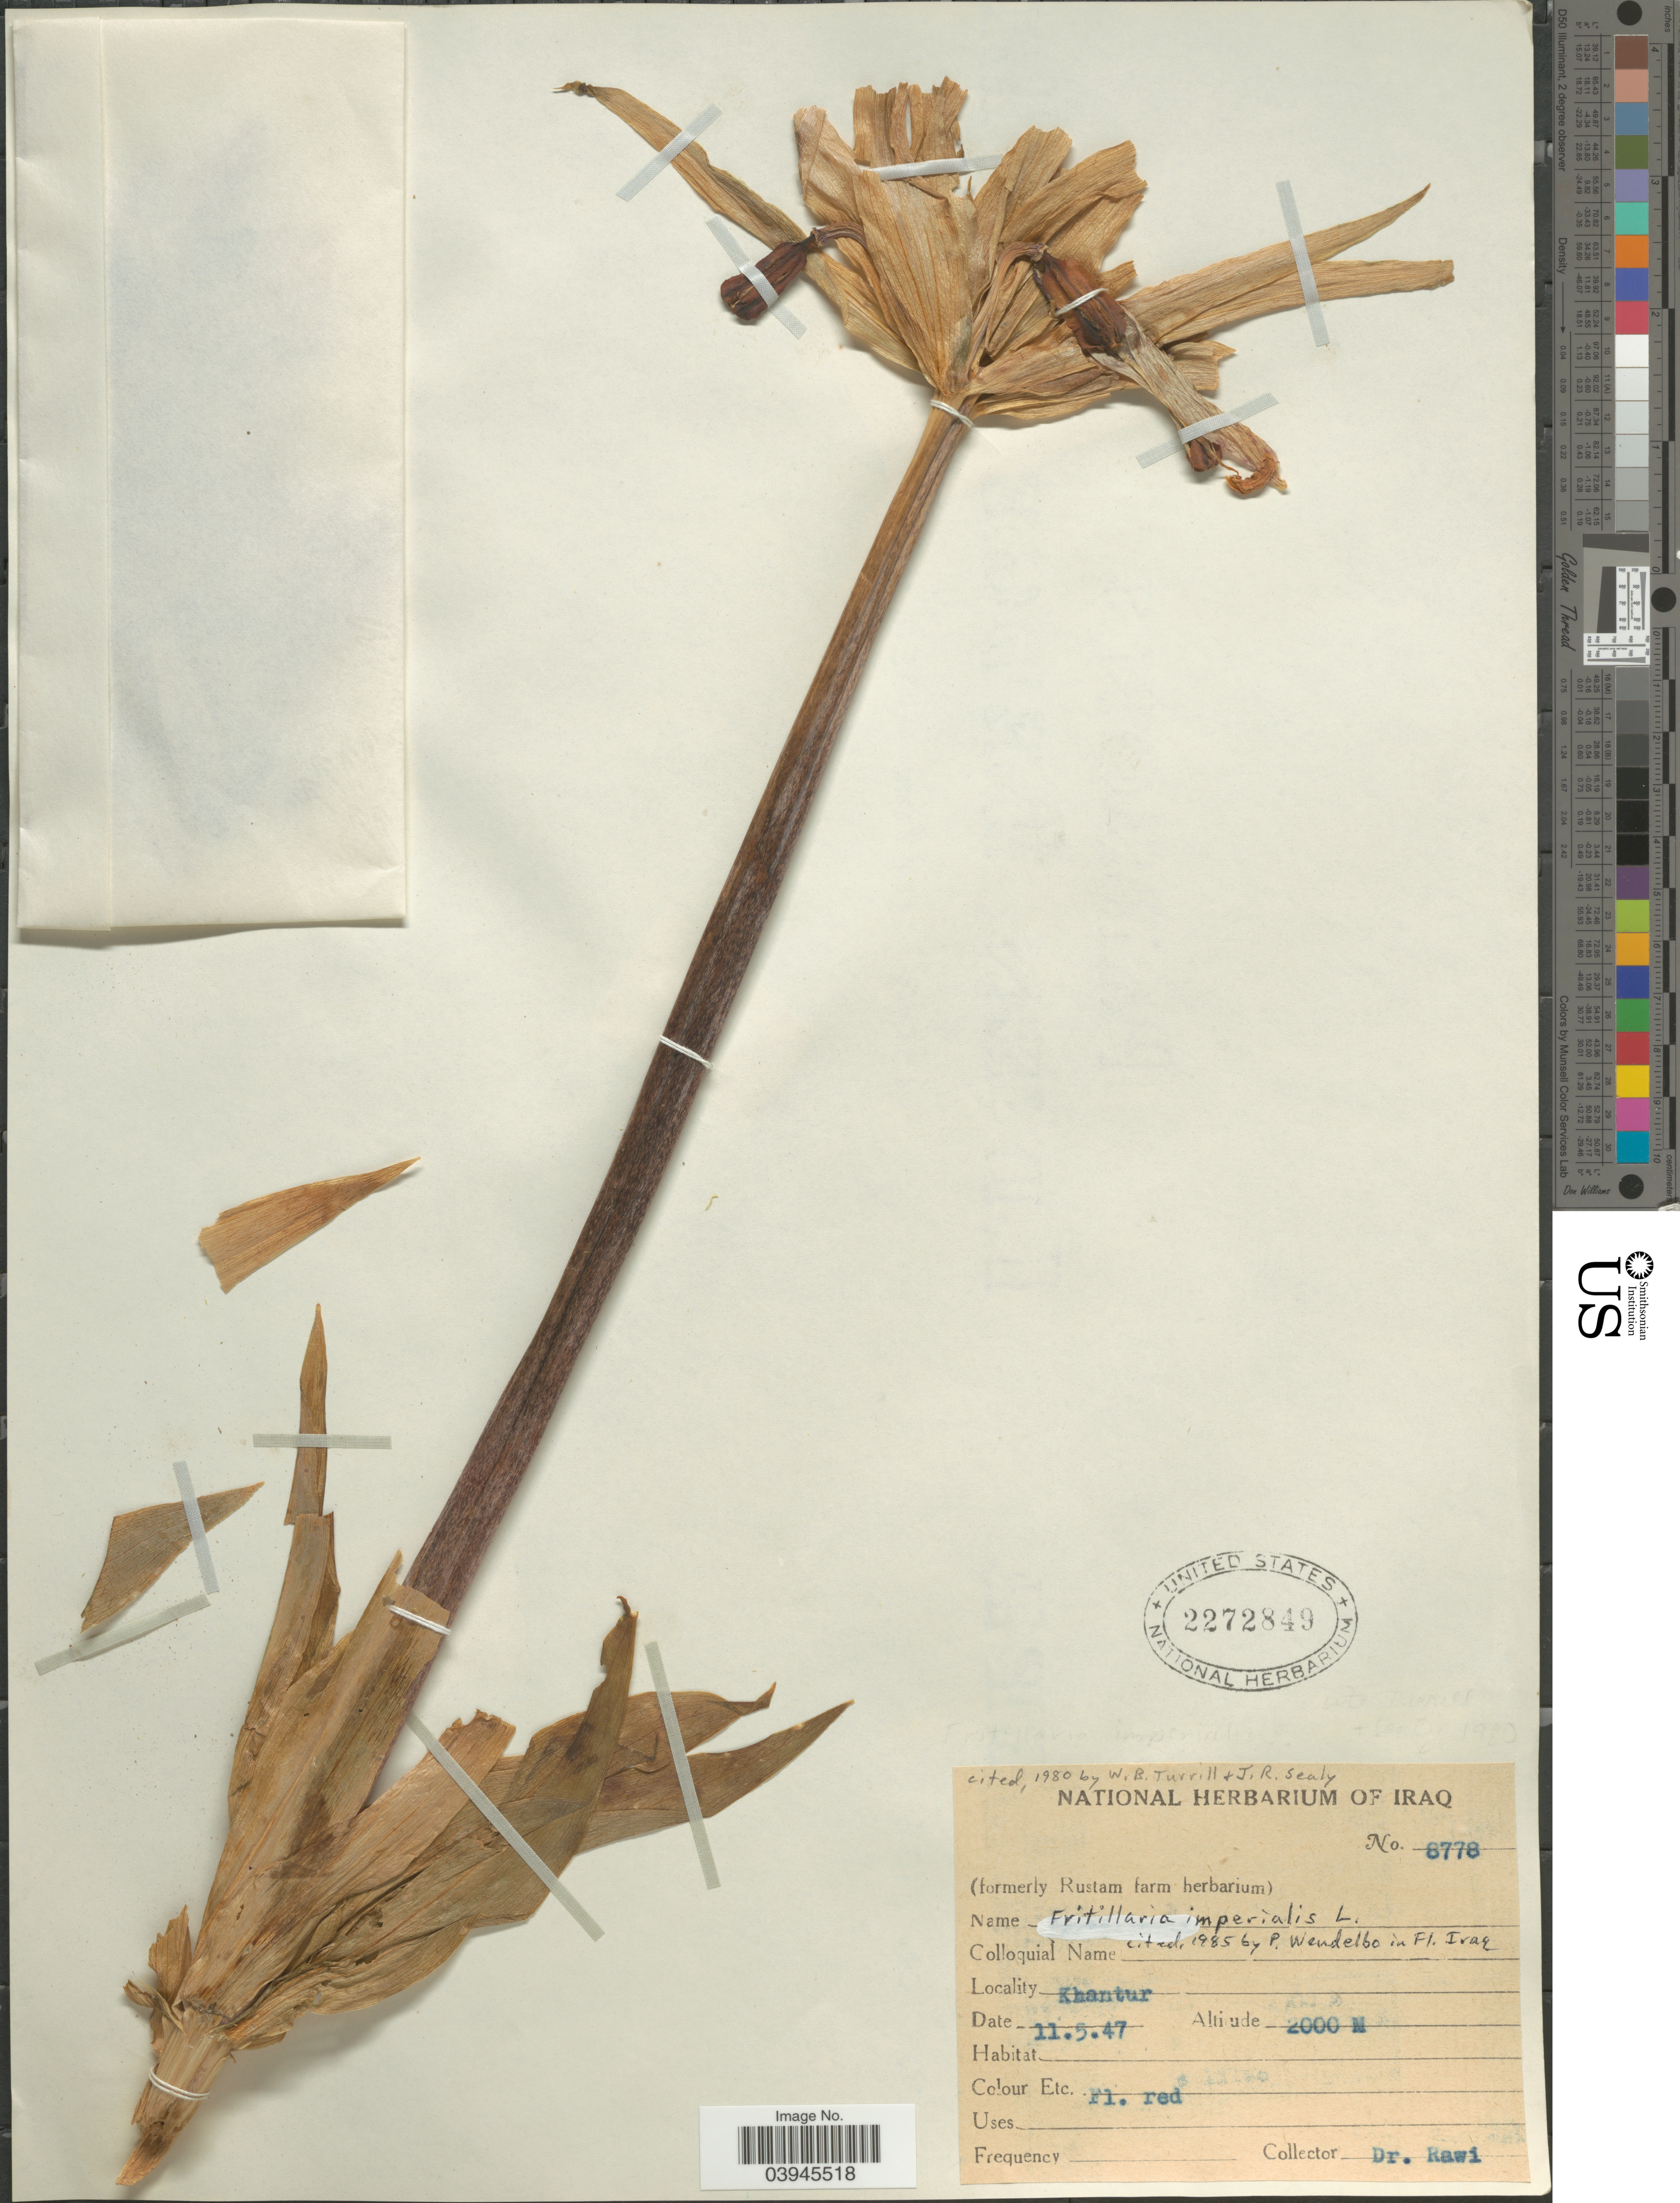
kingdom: Plantae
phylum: Tracheophyta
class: Liliopsida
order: Liliales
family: Liliaceae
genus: Fritillaria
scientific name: Fritillaria imperialis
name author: L.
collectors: -. Rawi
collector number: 8778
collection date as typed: Transcribed d/m/y: 11/5/47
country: Iraq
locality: Khantur.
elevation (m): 2000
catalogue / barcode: US 2272849